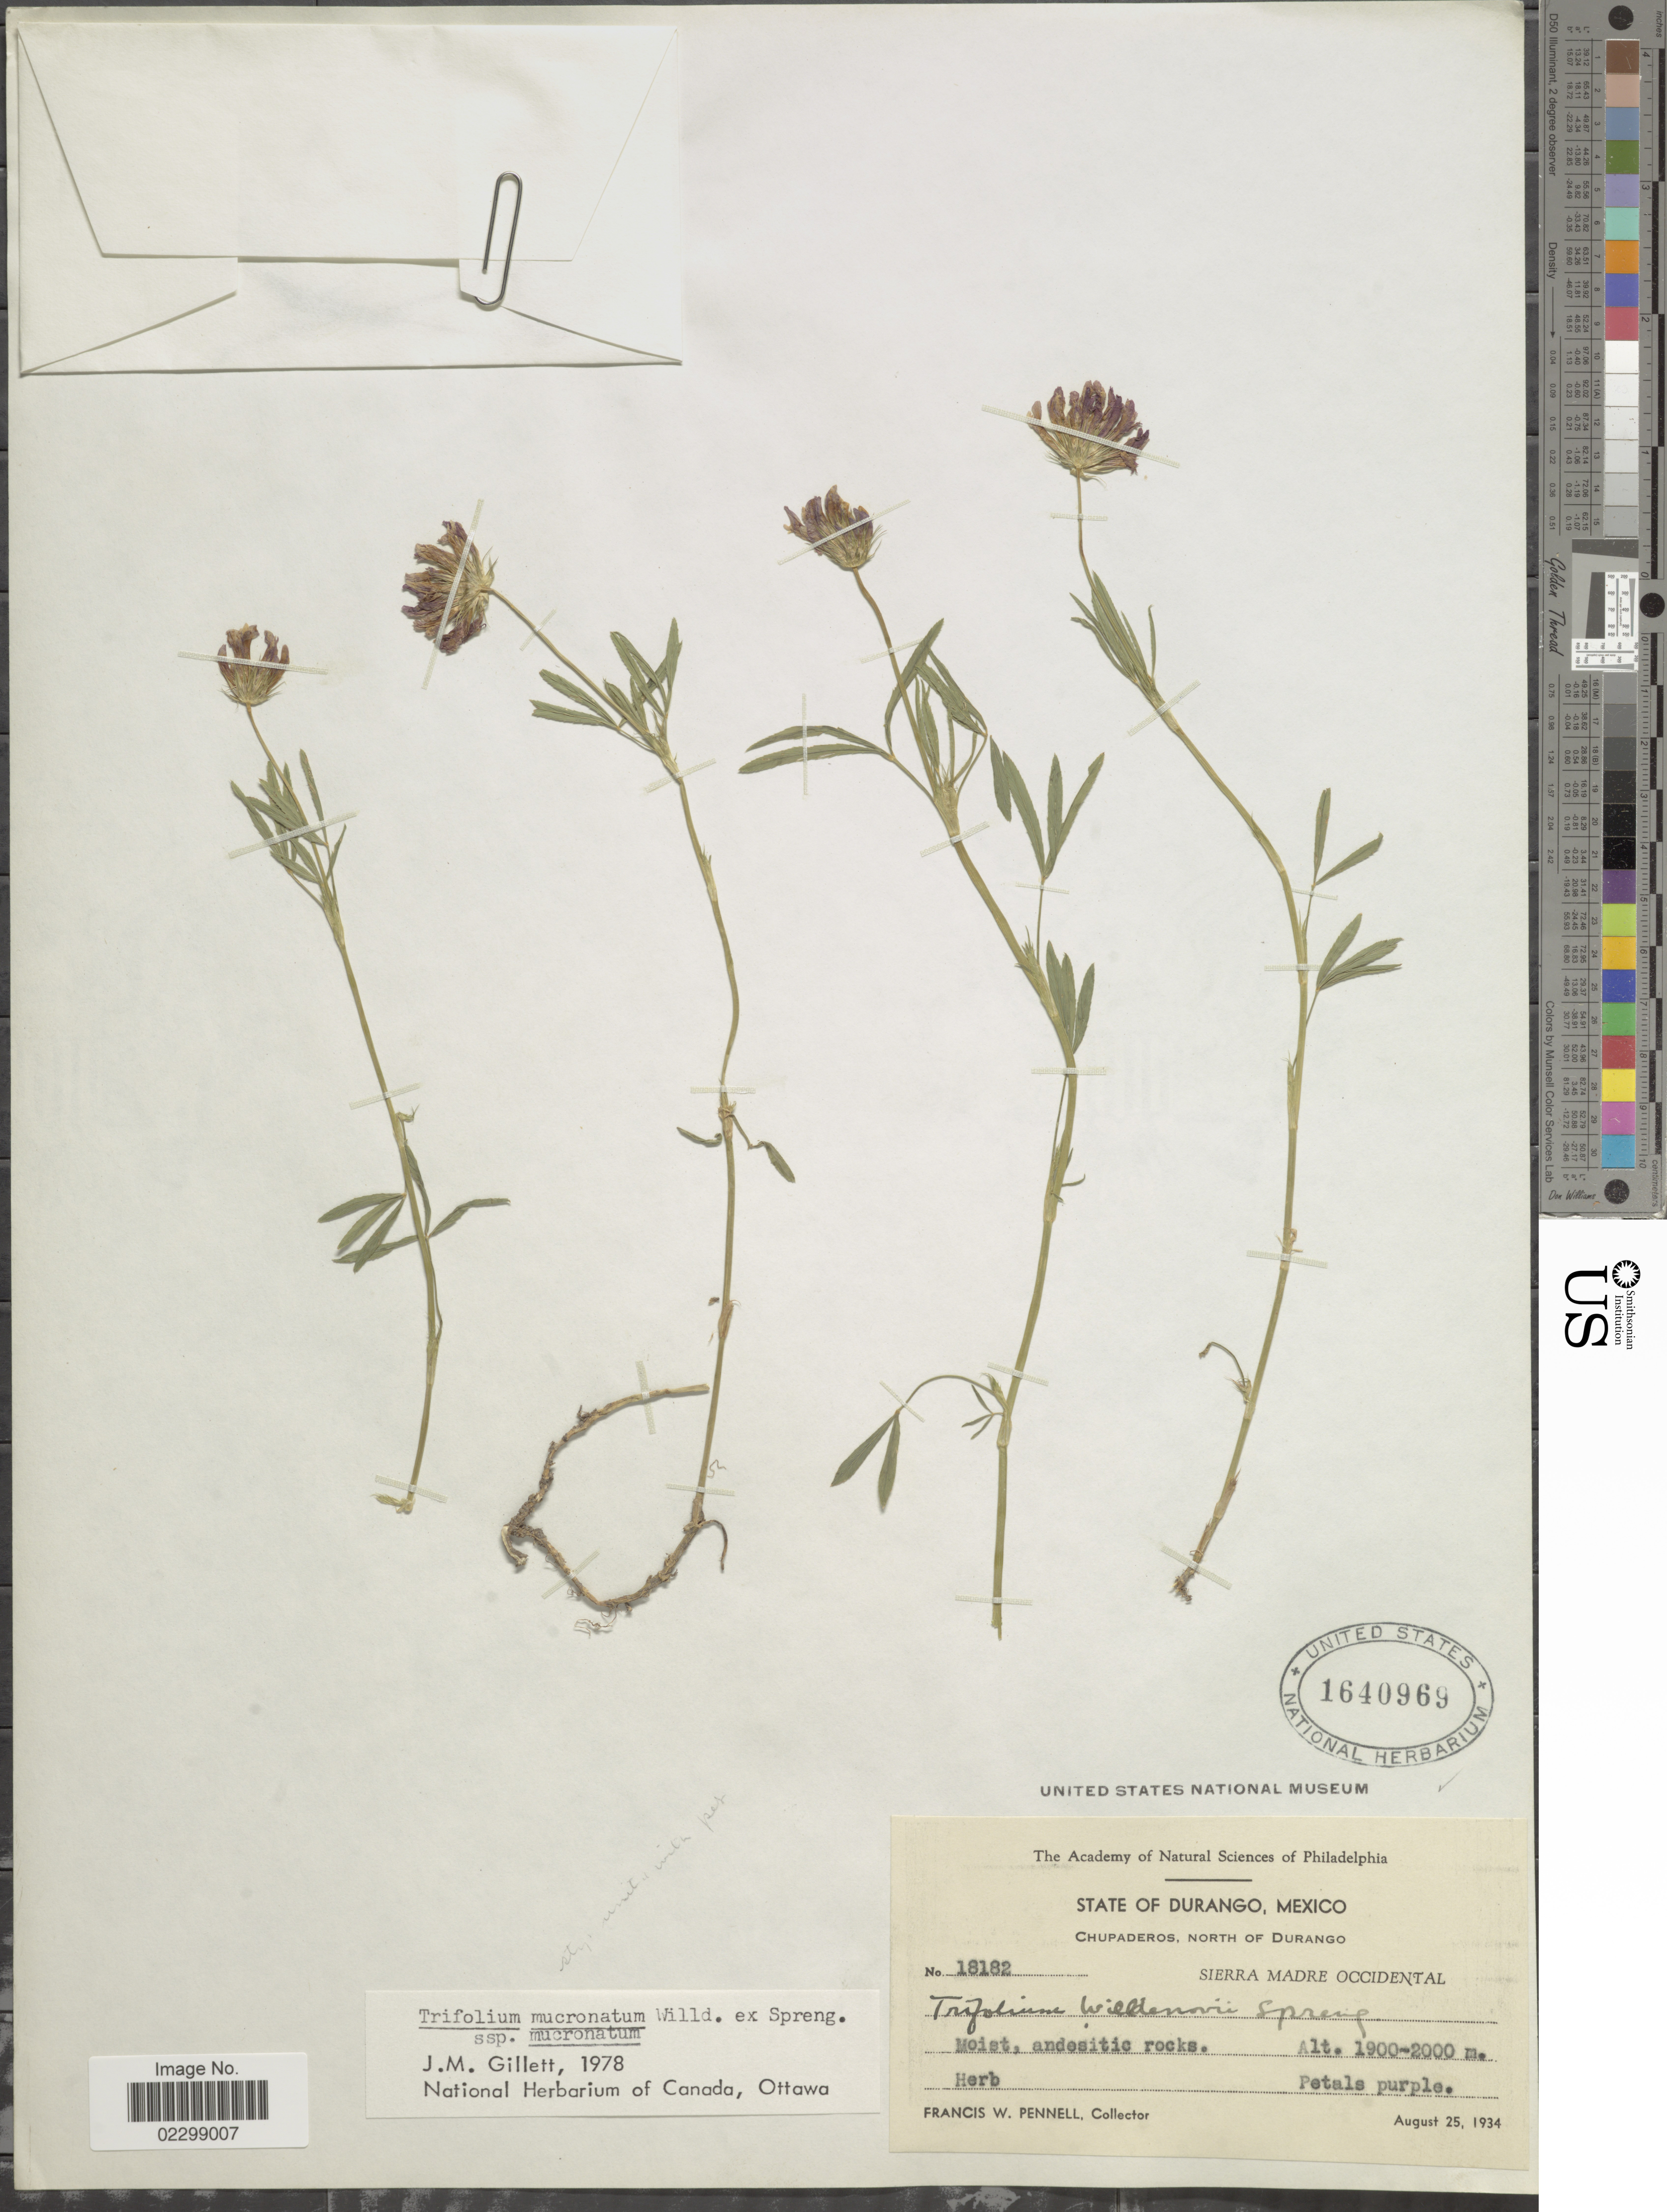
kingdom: Plantae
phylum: Tracheophyta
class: Magnoliopsida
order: Fabales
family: Fabaceae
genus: Trifolium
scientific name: Trifolium mucronatum subsp. mucronatum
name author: Willd. ex Spreng.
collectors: F. W. Pennell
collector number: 18182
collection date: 1934-08-25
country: Mexico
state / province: Durango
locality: Chupaderos, north of Durango, Sierra Madre Occidental, moist, andestic rocks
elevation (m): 1900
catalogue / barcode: US 1640969